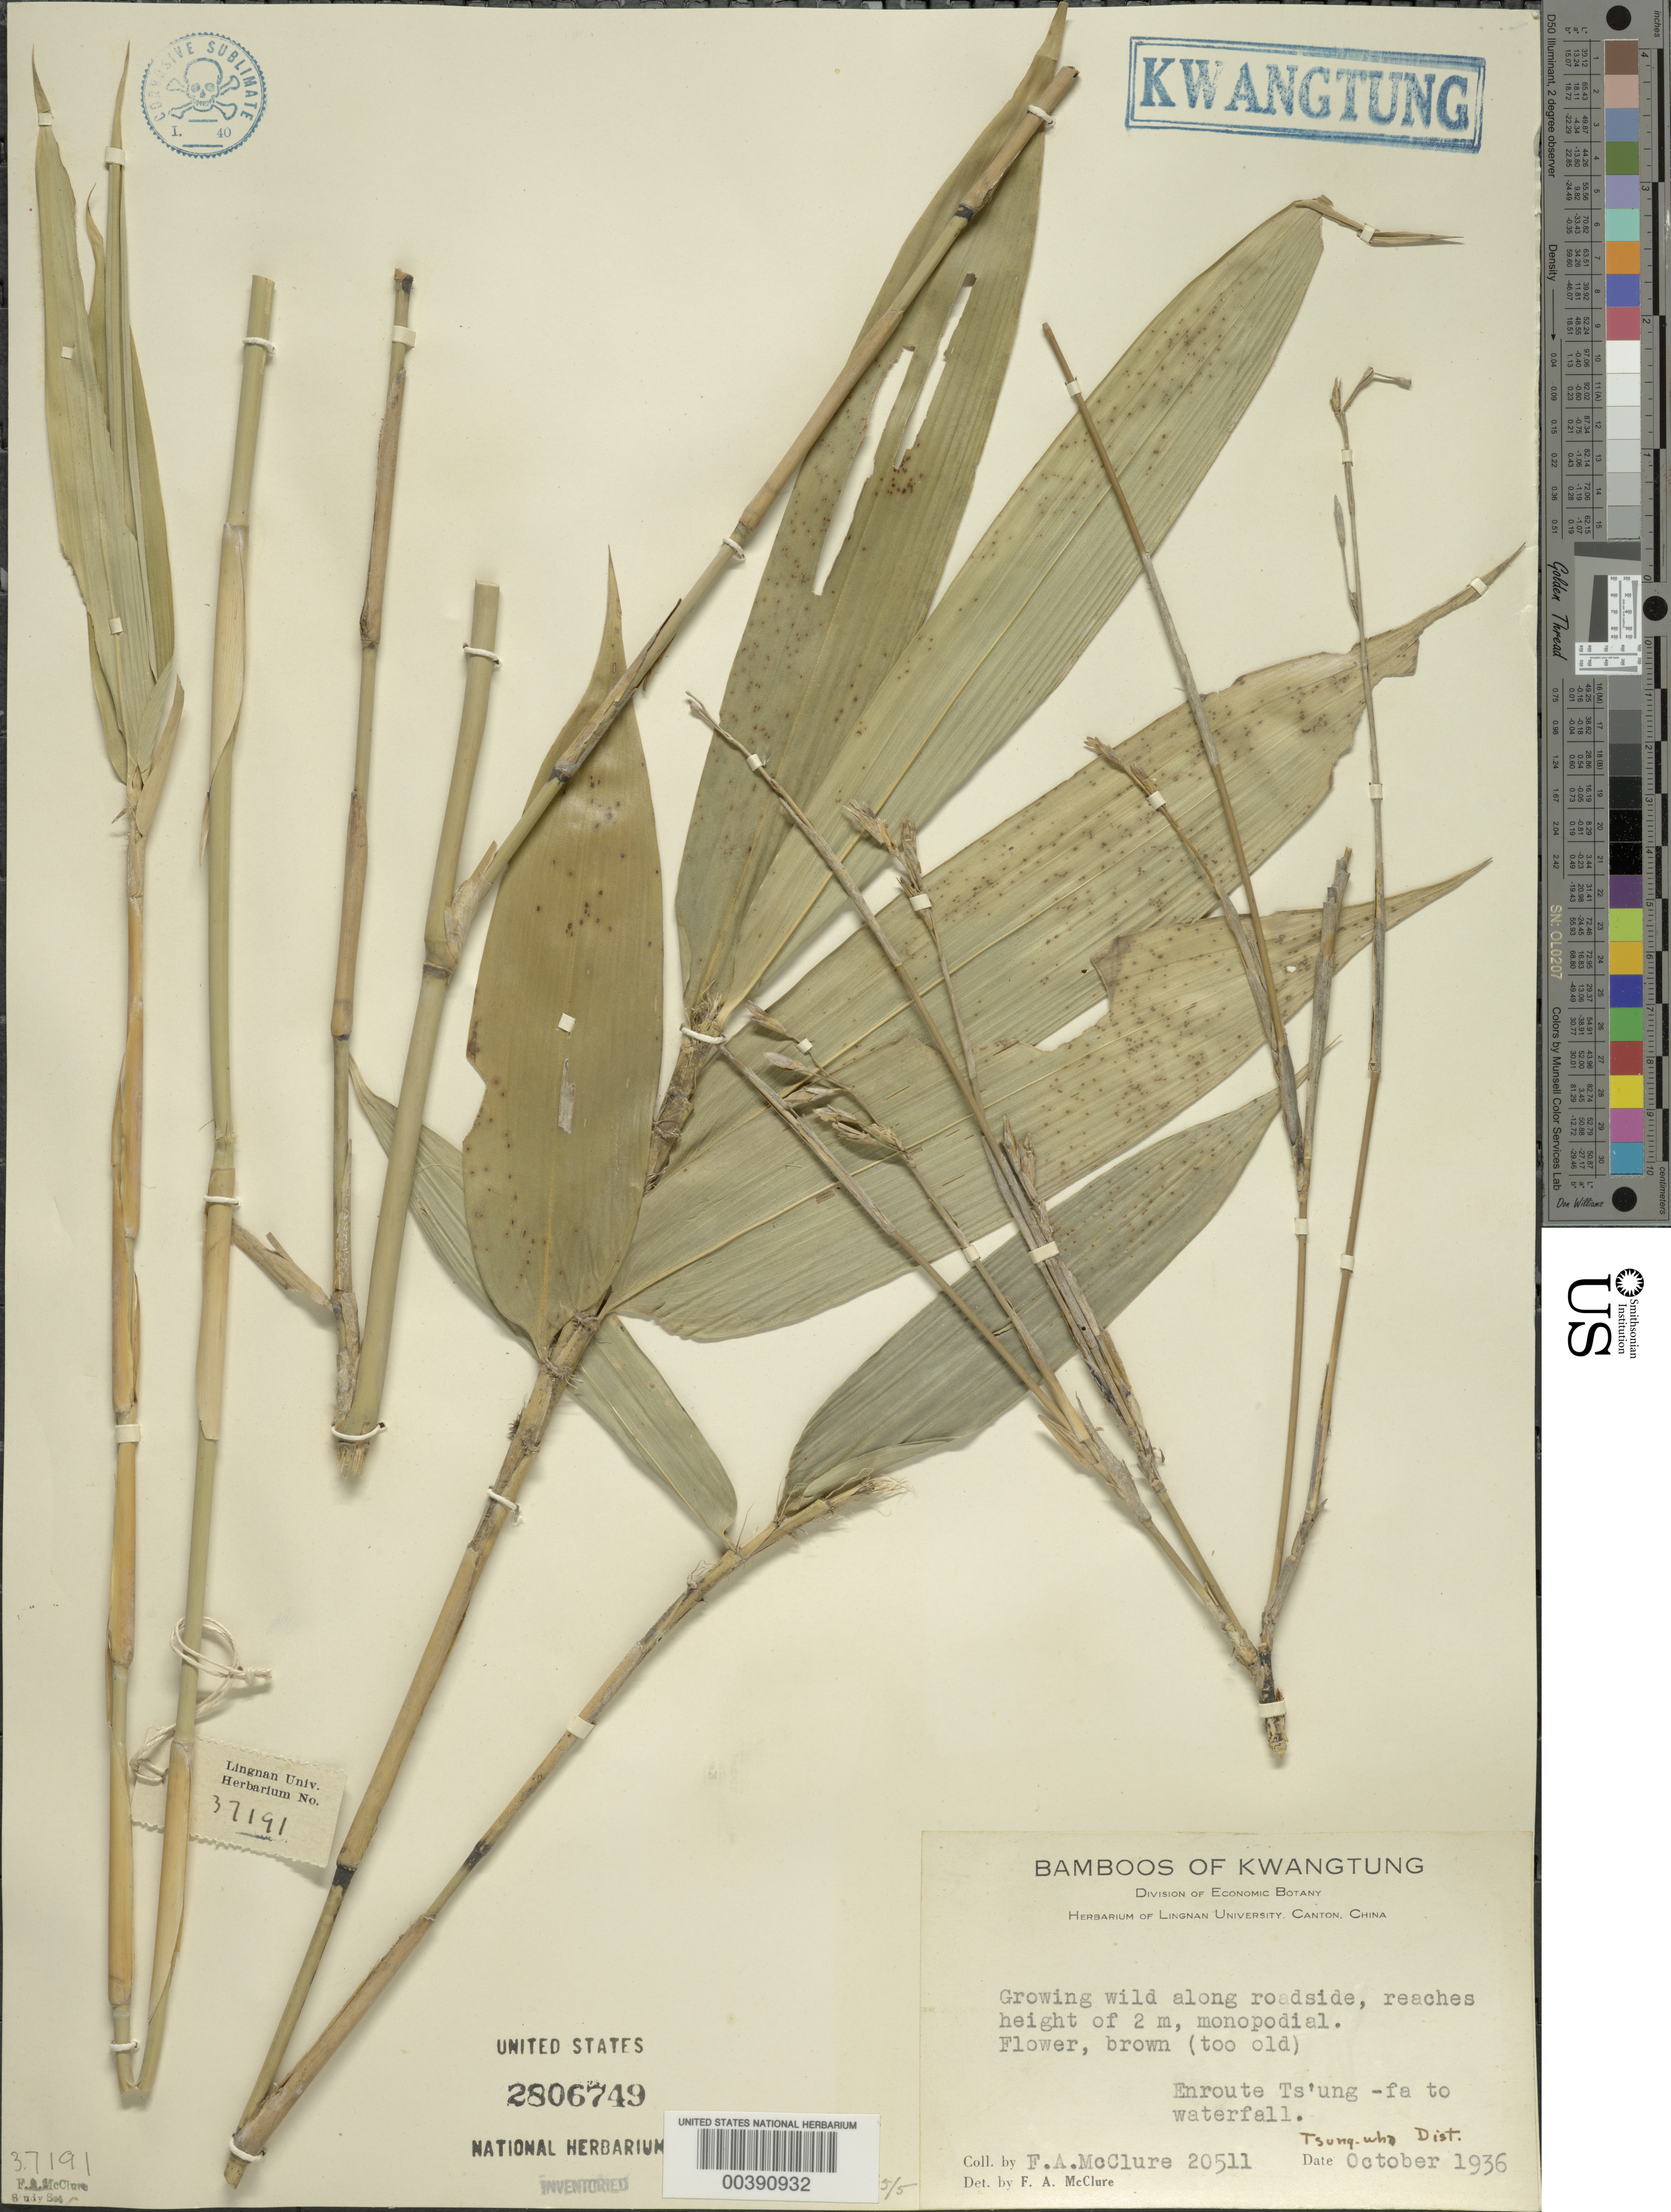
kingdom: Plantae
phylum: Tracheophyta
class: Liliopsida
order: Poales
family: Poaceae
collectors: F. A. McClure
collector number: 20511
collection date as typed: Oct 1936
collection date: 1936-10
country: China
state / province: Guangdong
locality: Tsung-wha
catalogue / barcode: US 2806749